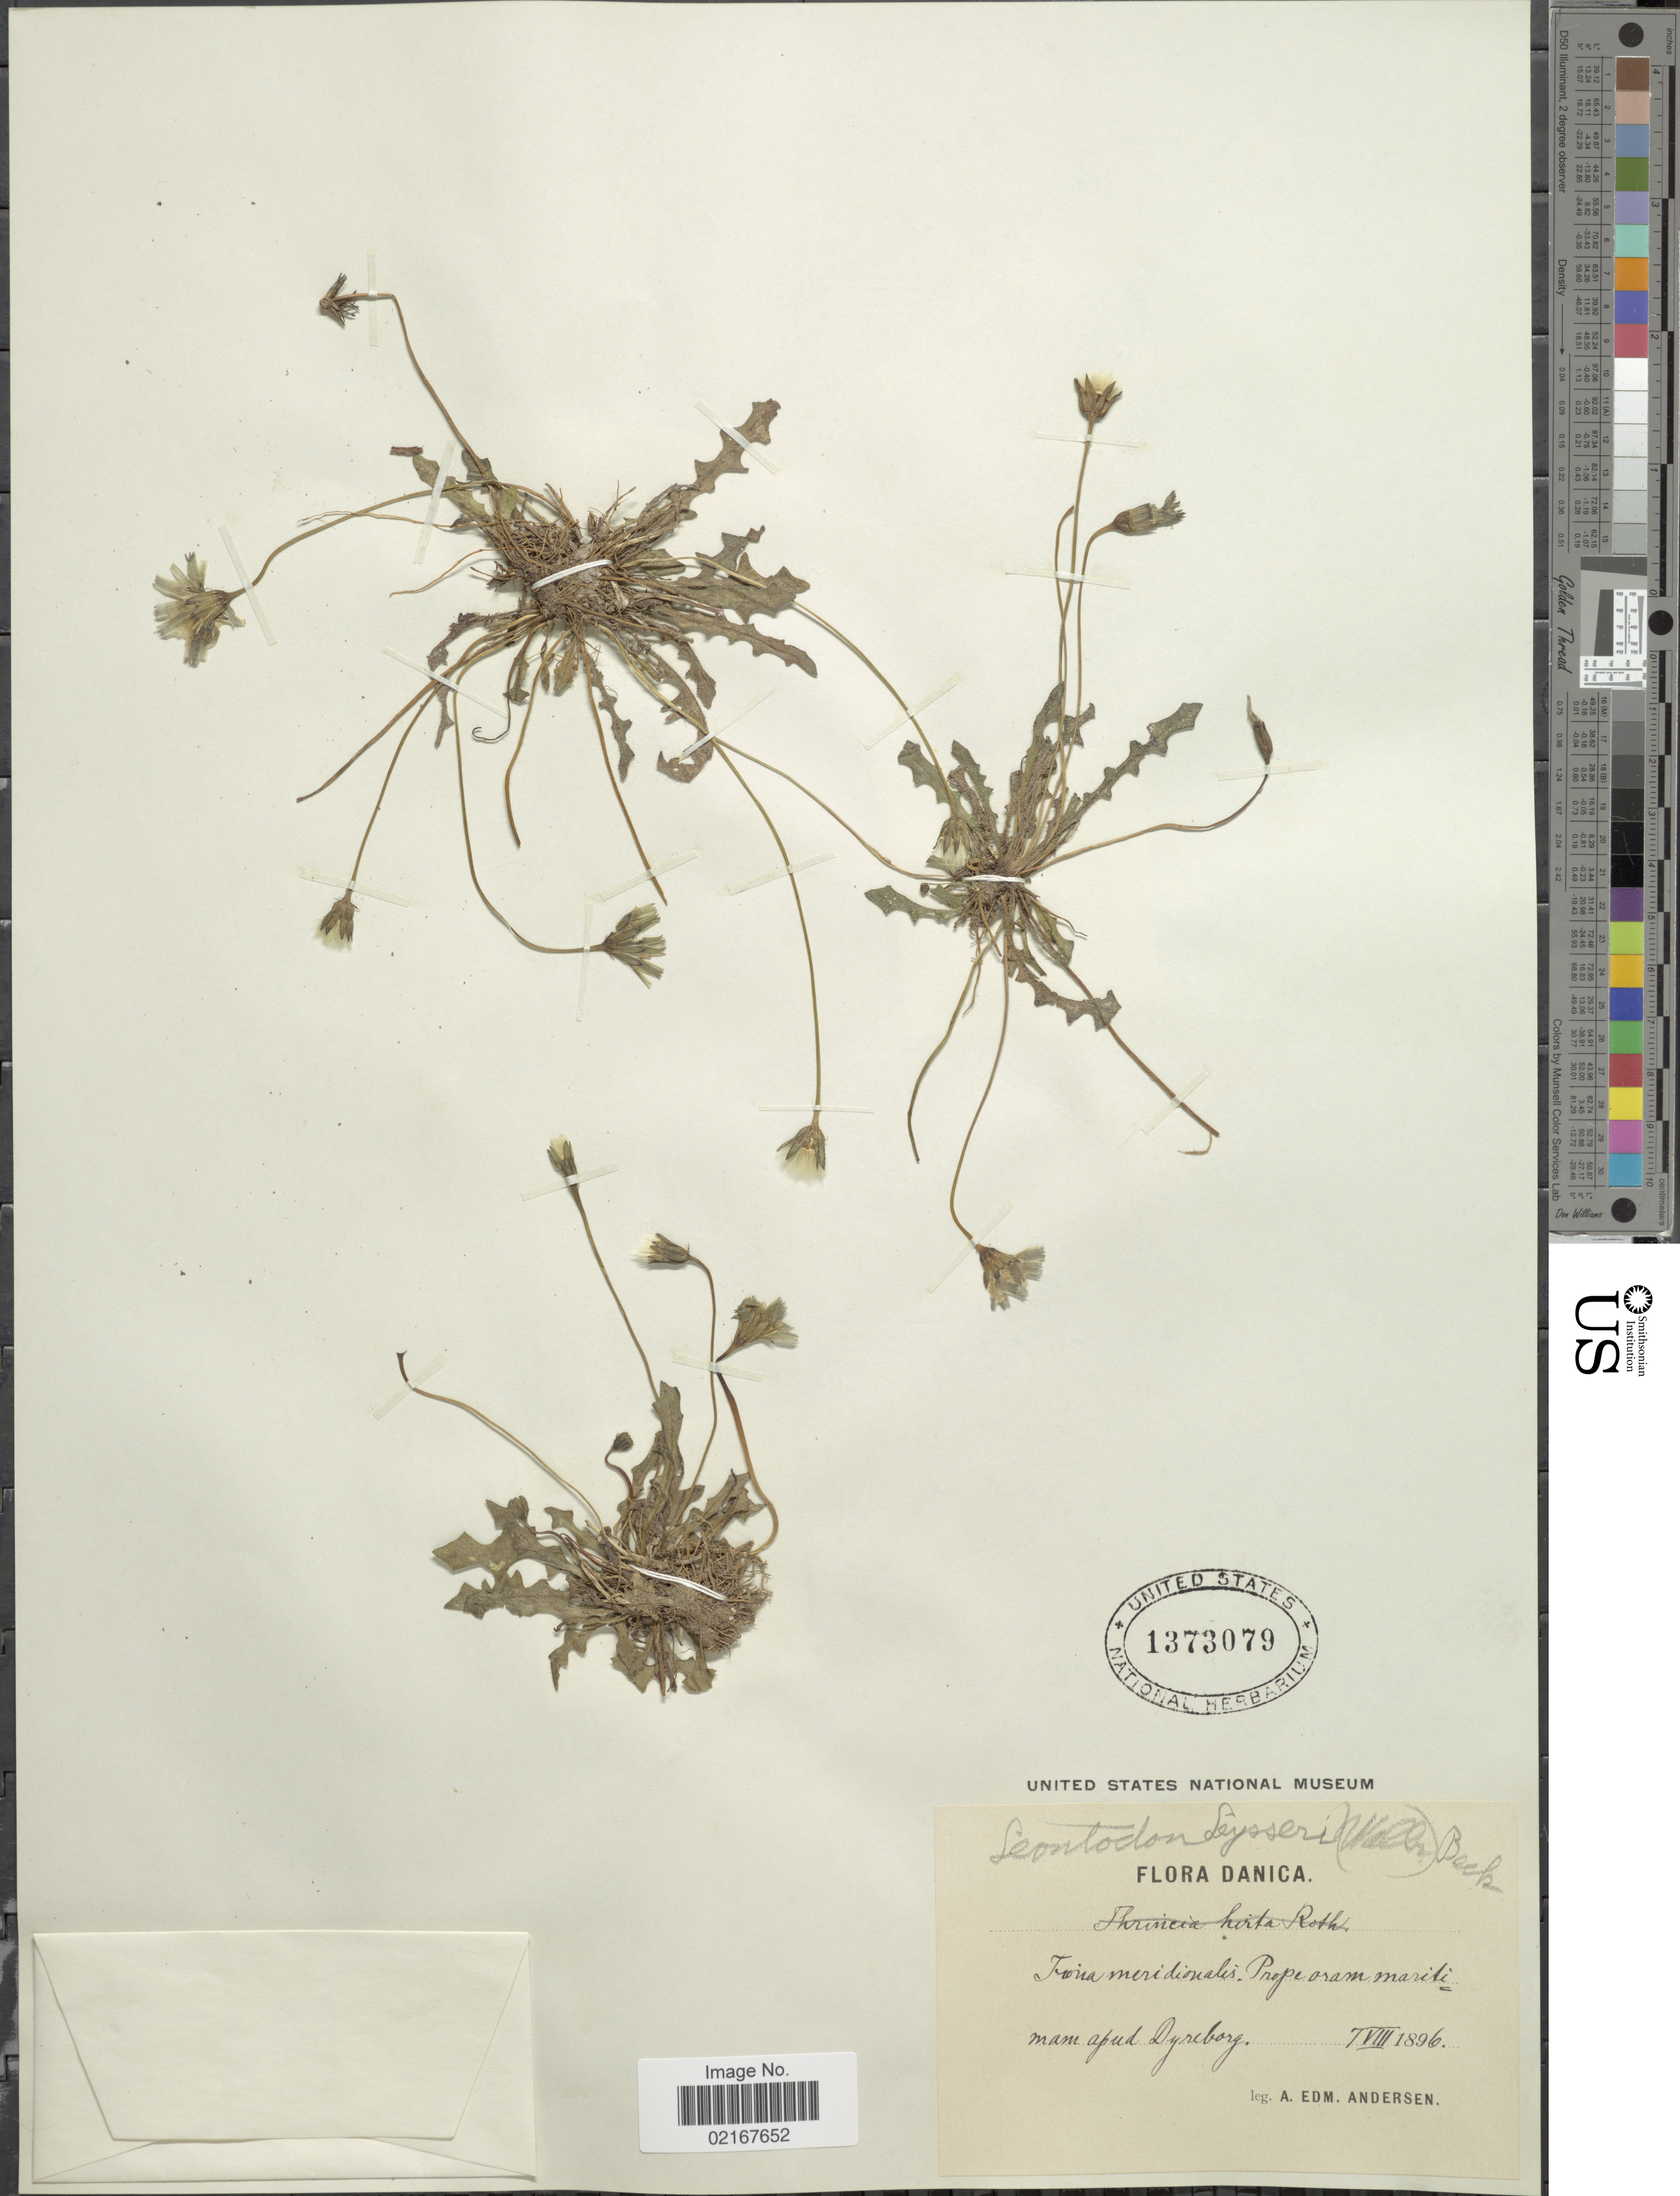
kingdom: Plantae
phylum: Tracheophyta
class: Magnoliopsida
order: Asterales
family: Asteraceae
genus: Leontodon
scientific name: Leontodon saxatilis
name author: Lam.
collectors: A. Andersen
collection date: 1896-08-07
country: Denmark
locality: Danica, Fiona meridionalis, prope oram maritimam apud Dyreborg.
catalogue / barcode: US 1373079